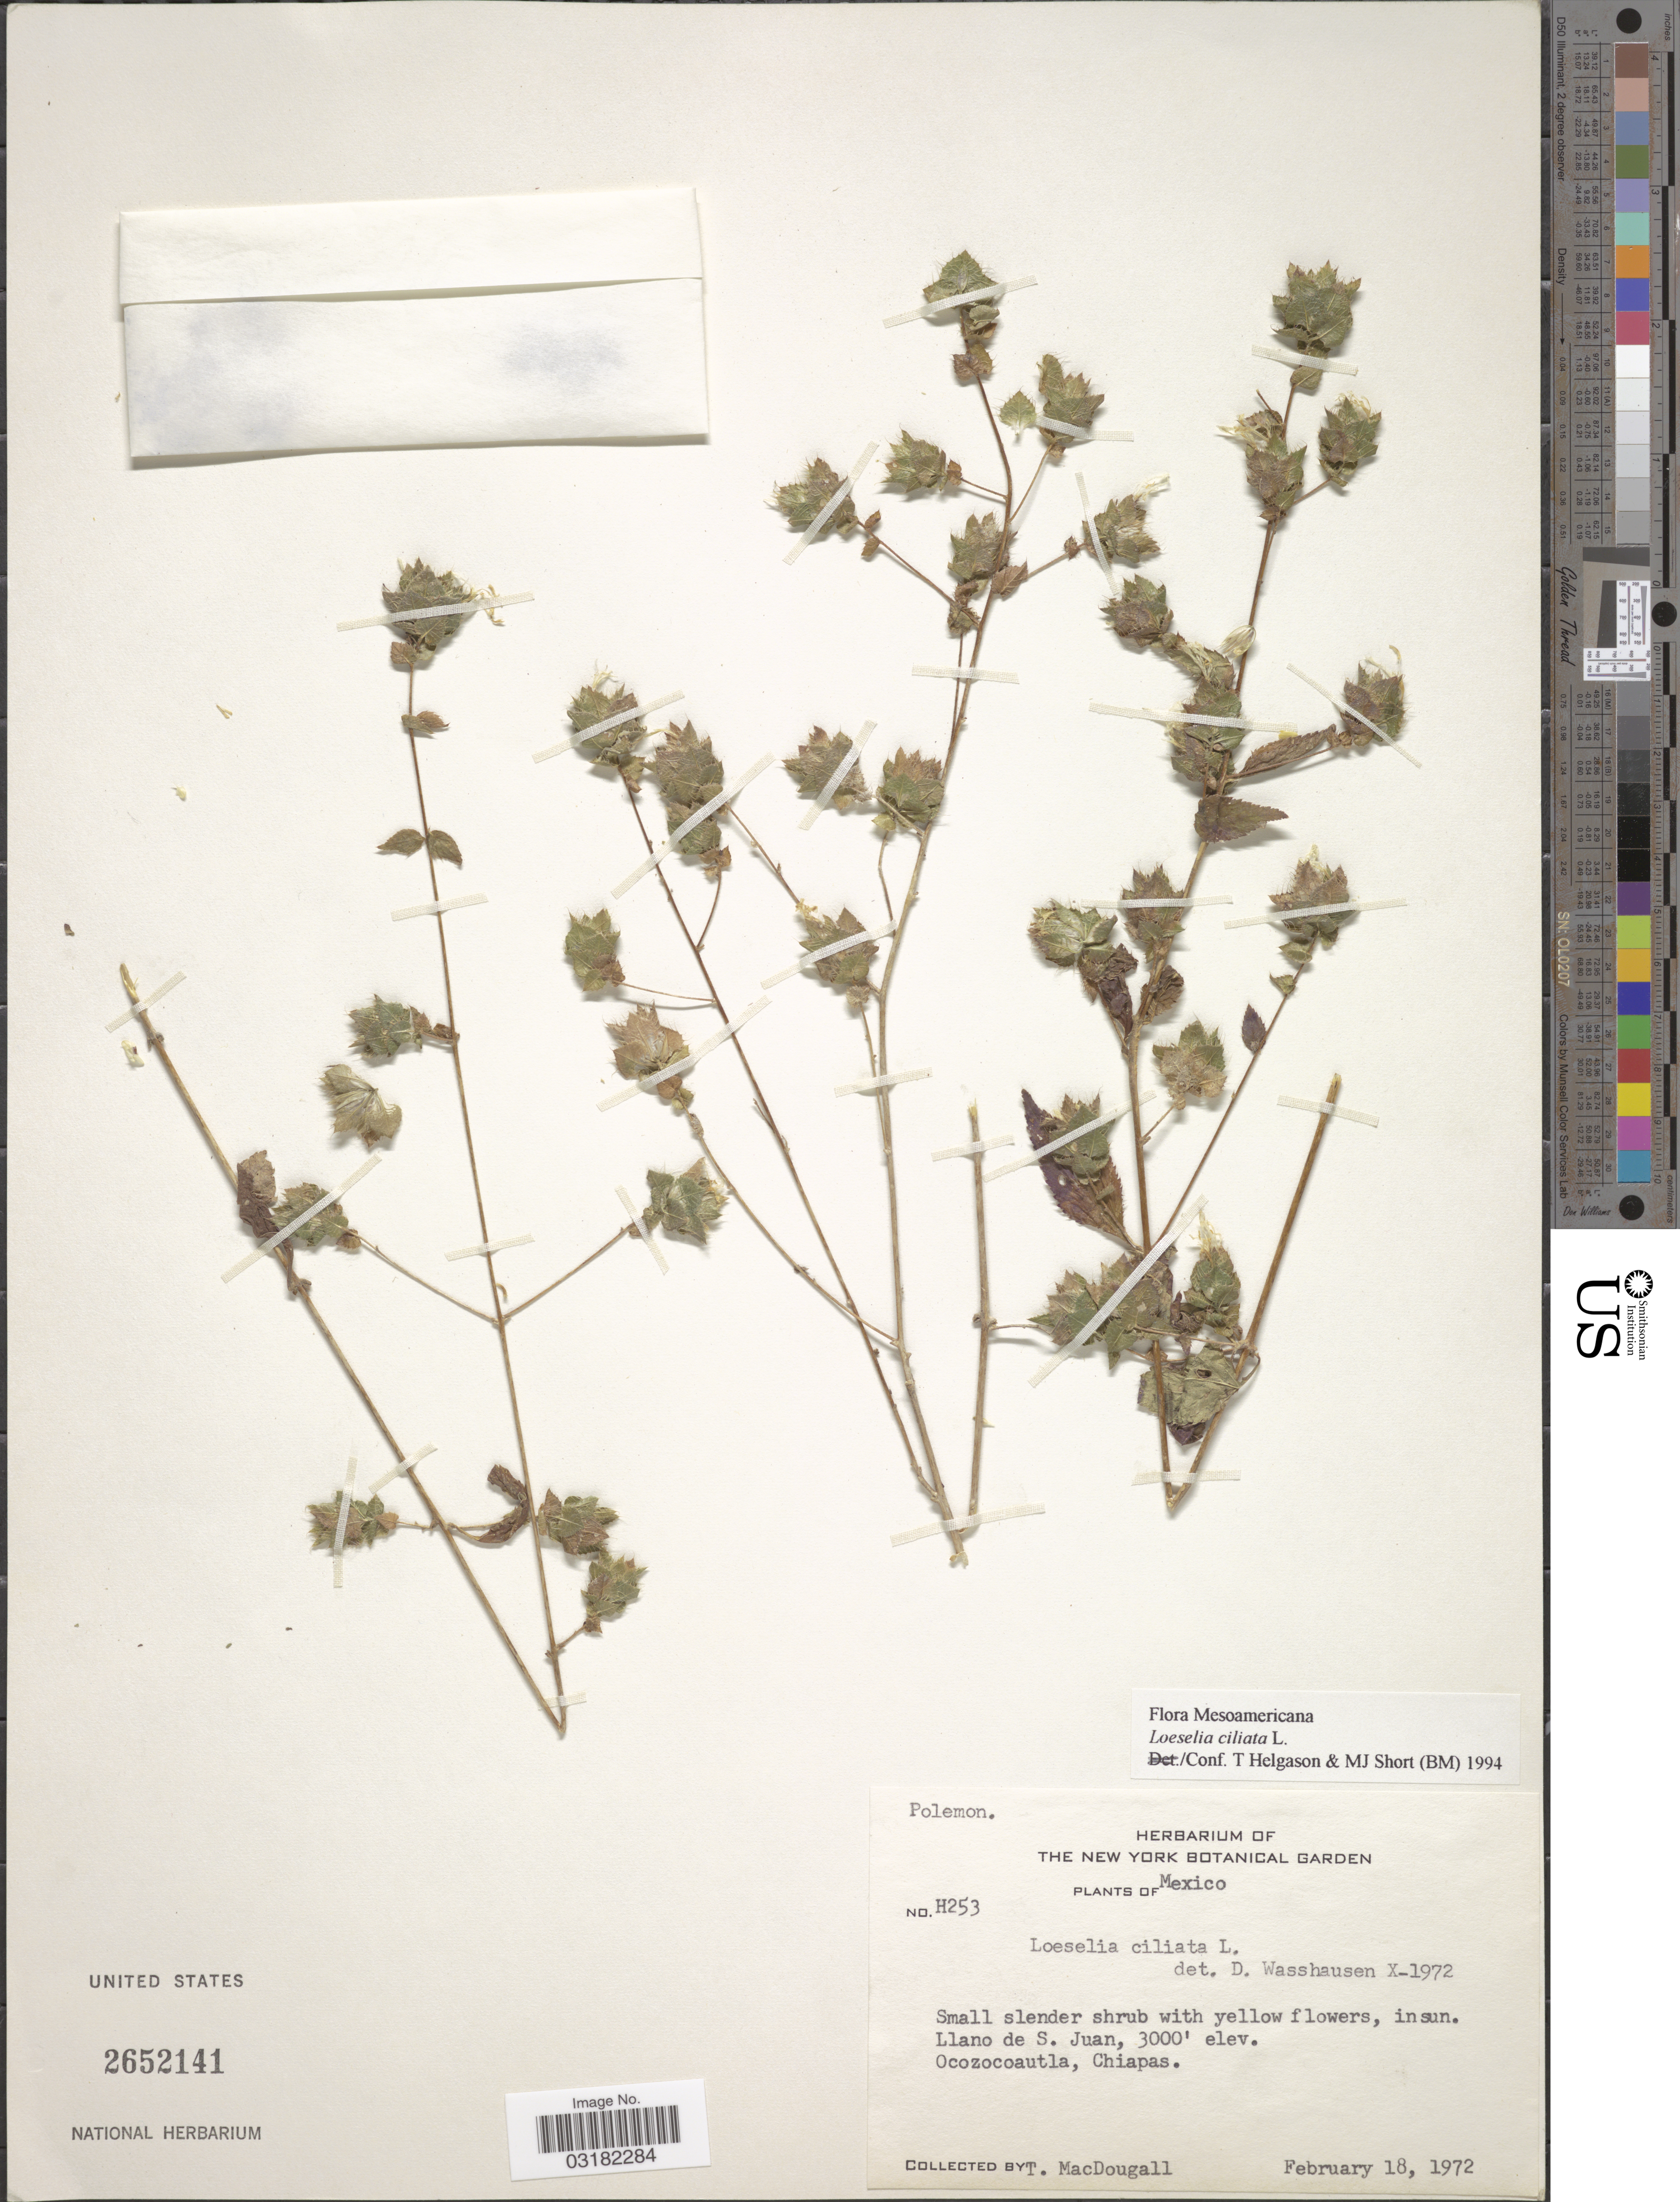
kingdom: Plantae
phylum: Tracheophyta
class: Magnoliopsida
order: Ericales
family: Polemoniaceae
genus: Loeselia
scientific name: Loeselia ciliata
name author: L.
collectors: T. B. MacDougall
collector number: H253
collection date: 1972-02-18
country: Mexico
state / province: Chiapas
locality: Llano de S. Juan, Ocozocoautla.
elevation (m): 914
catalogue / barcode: US 2652141